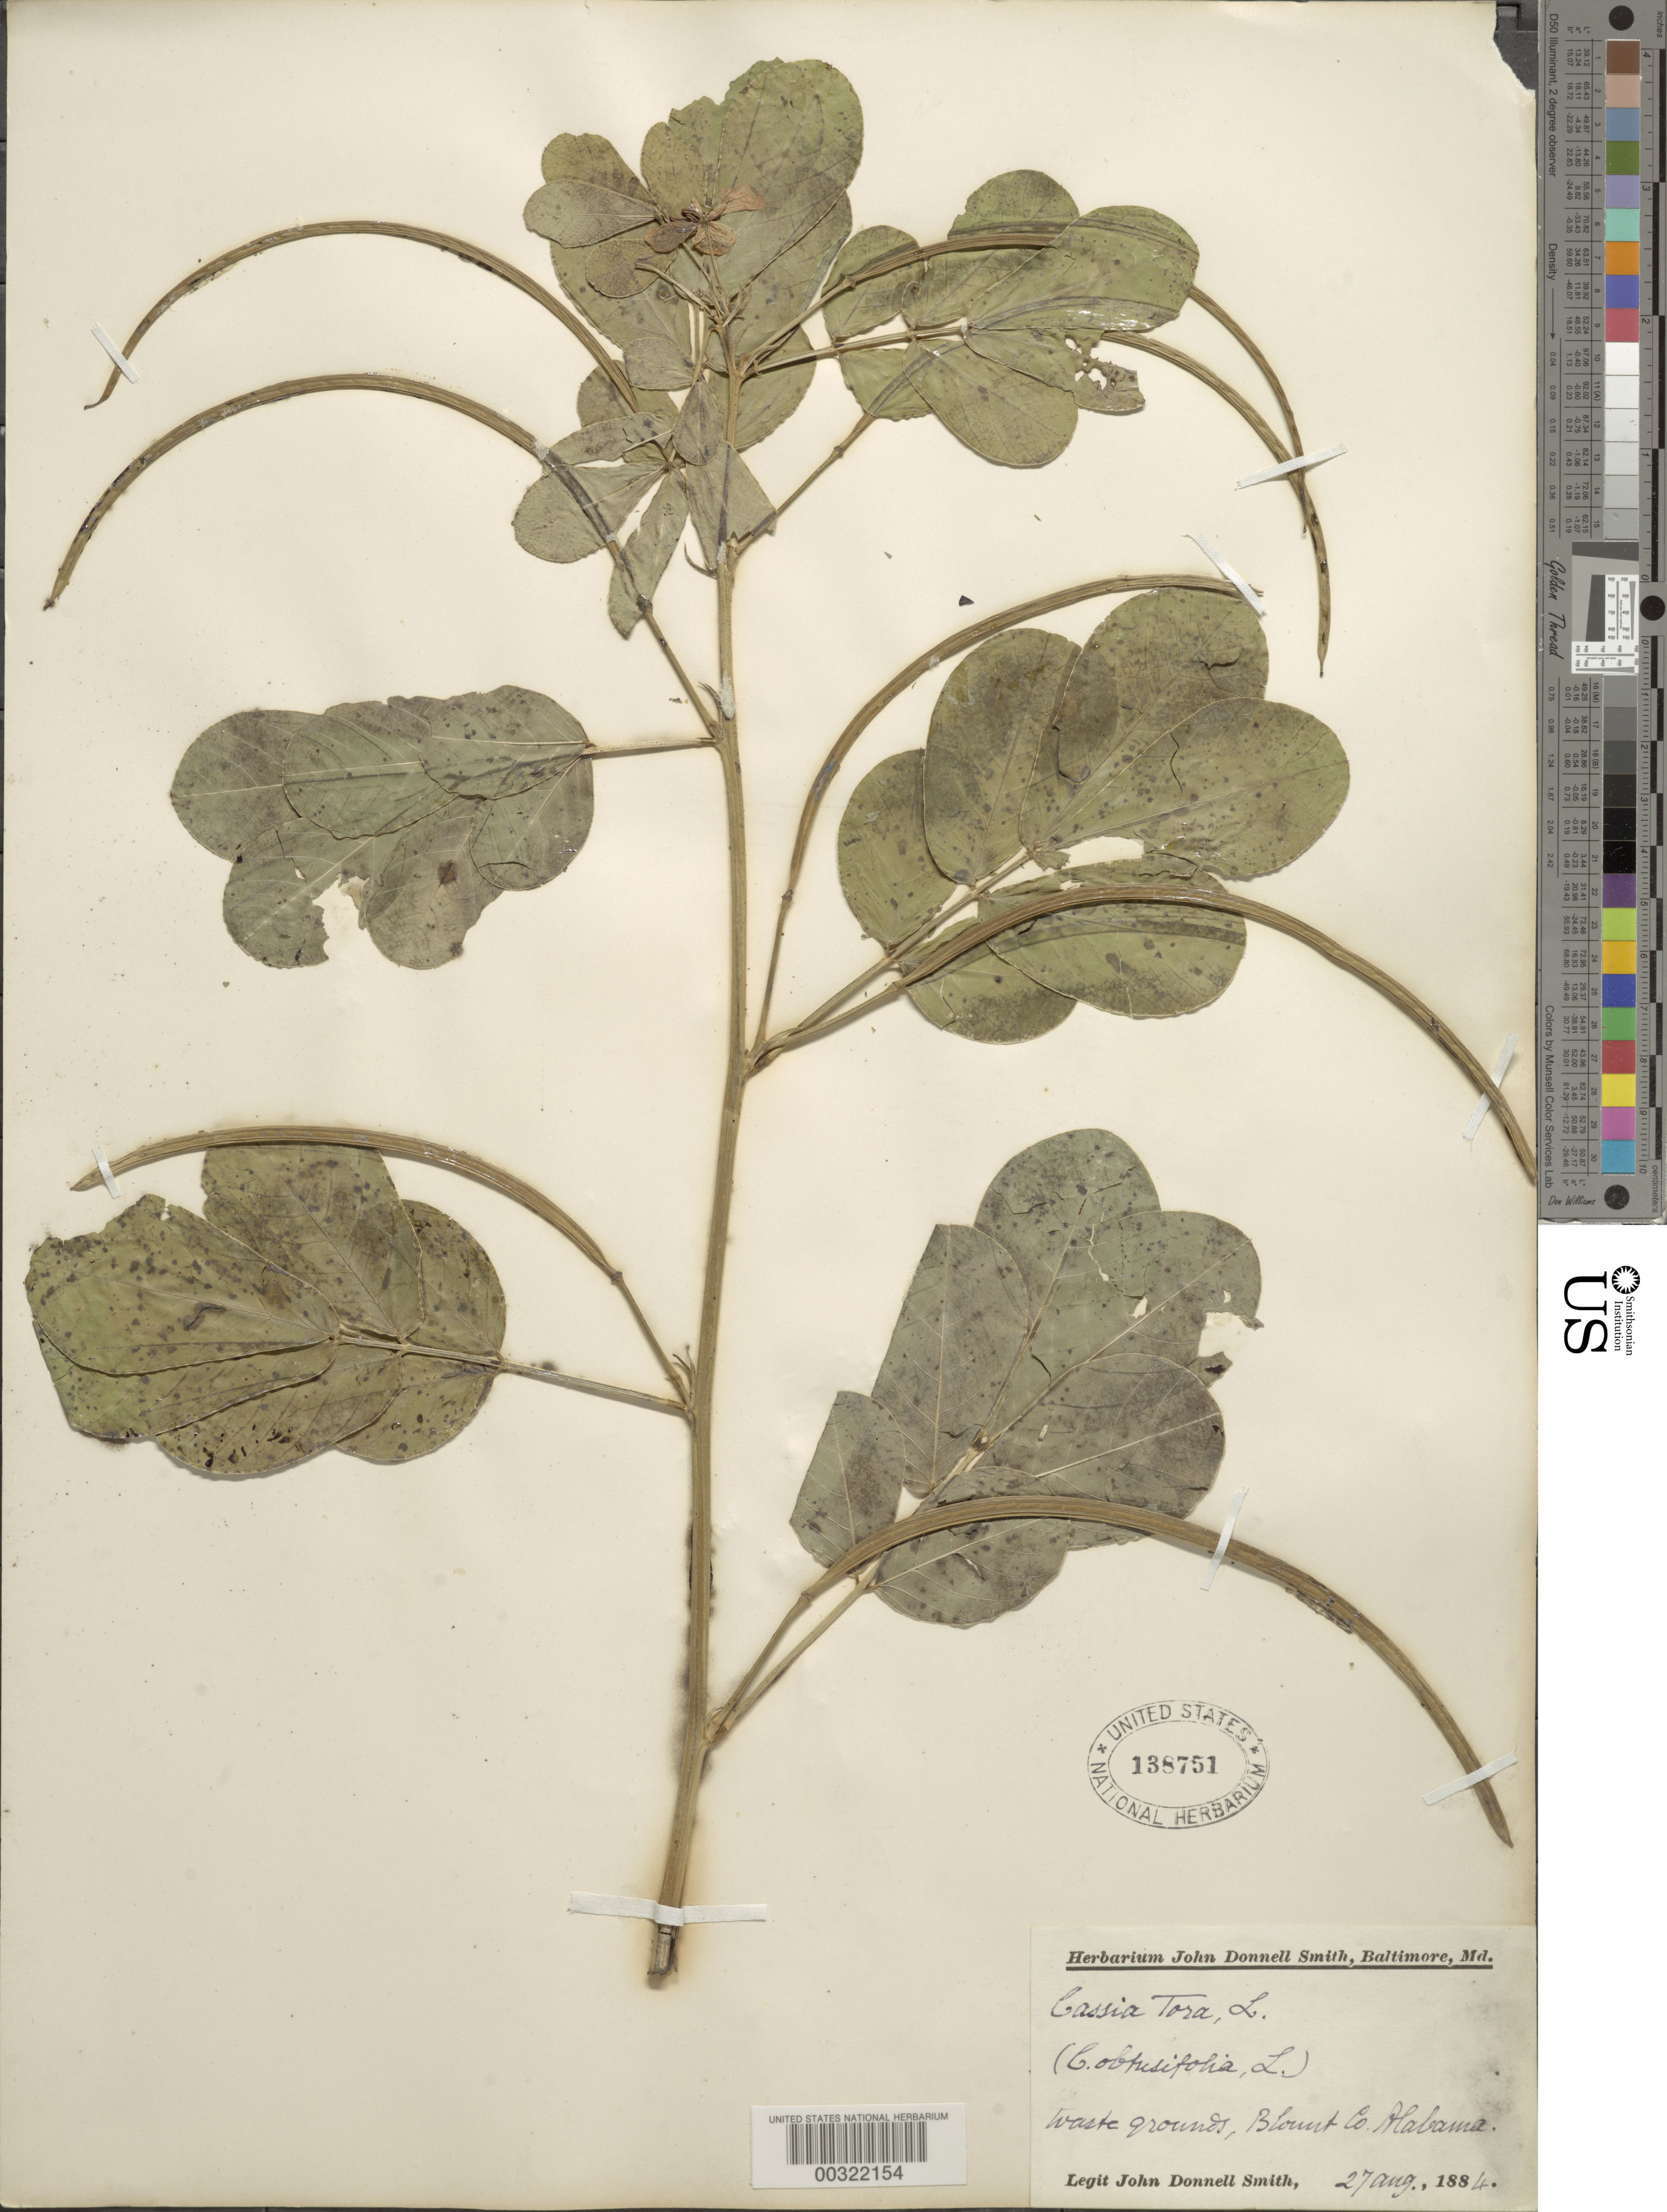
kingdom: Plantae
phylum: Tracheophyta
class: Magnoliopsida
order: Fabales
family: Fabaceae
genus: Senna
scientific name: Senna obtusifolia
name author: (L.) H.S. Irwin & Barneby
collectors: J. Donnell Smith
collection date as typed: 27 Aug 1884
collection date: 1884-08-27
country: United States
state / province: Alabama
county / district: Blount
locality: Waste grounds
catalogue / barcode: US 137751